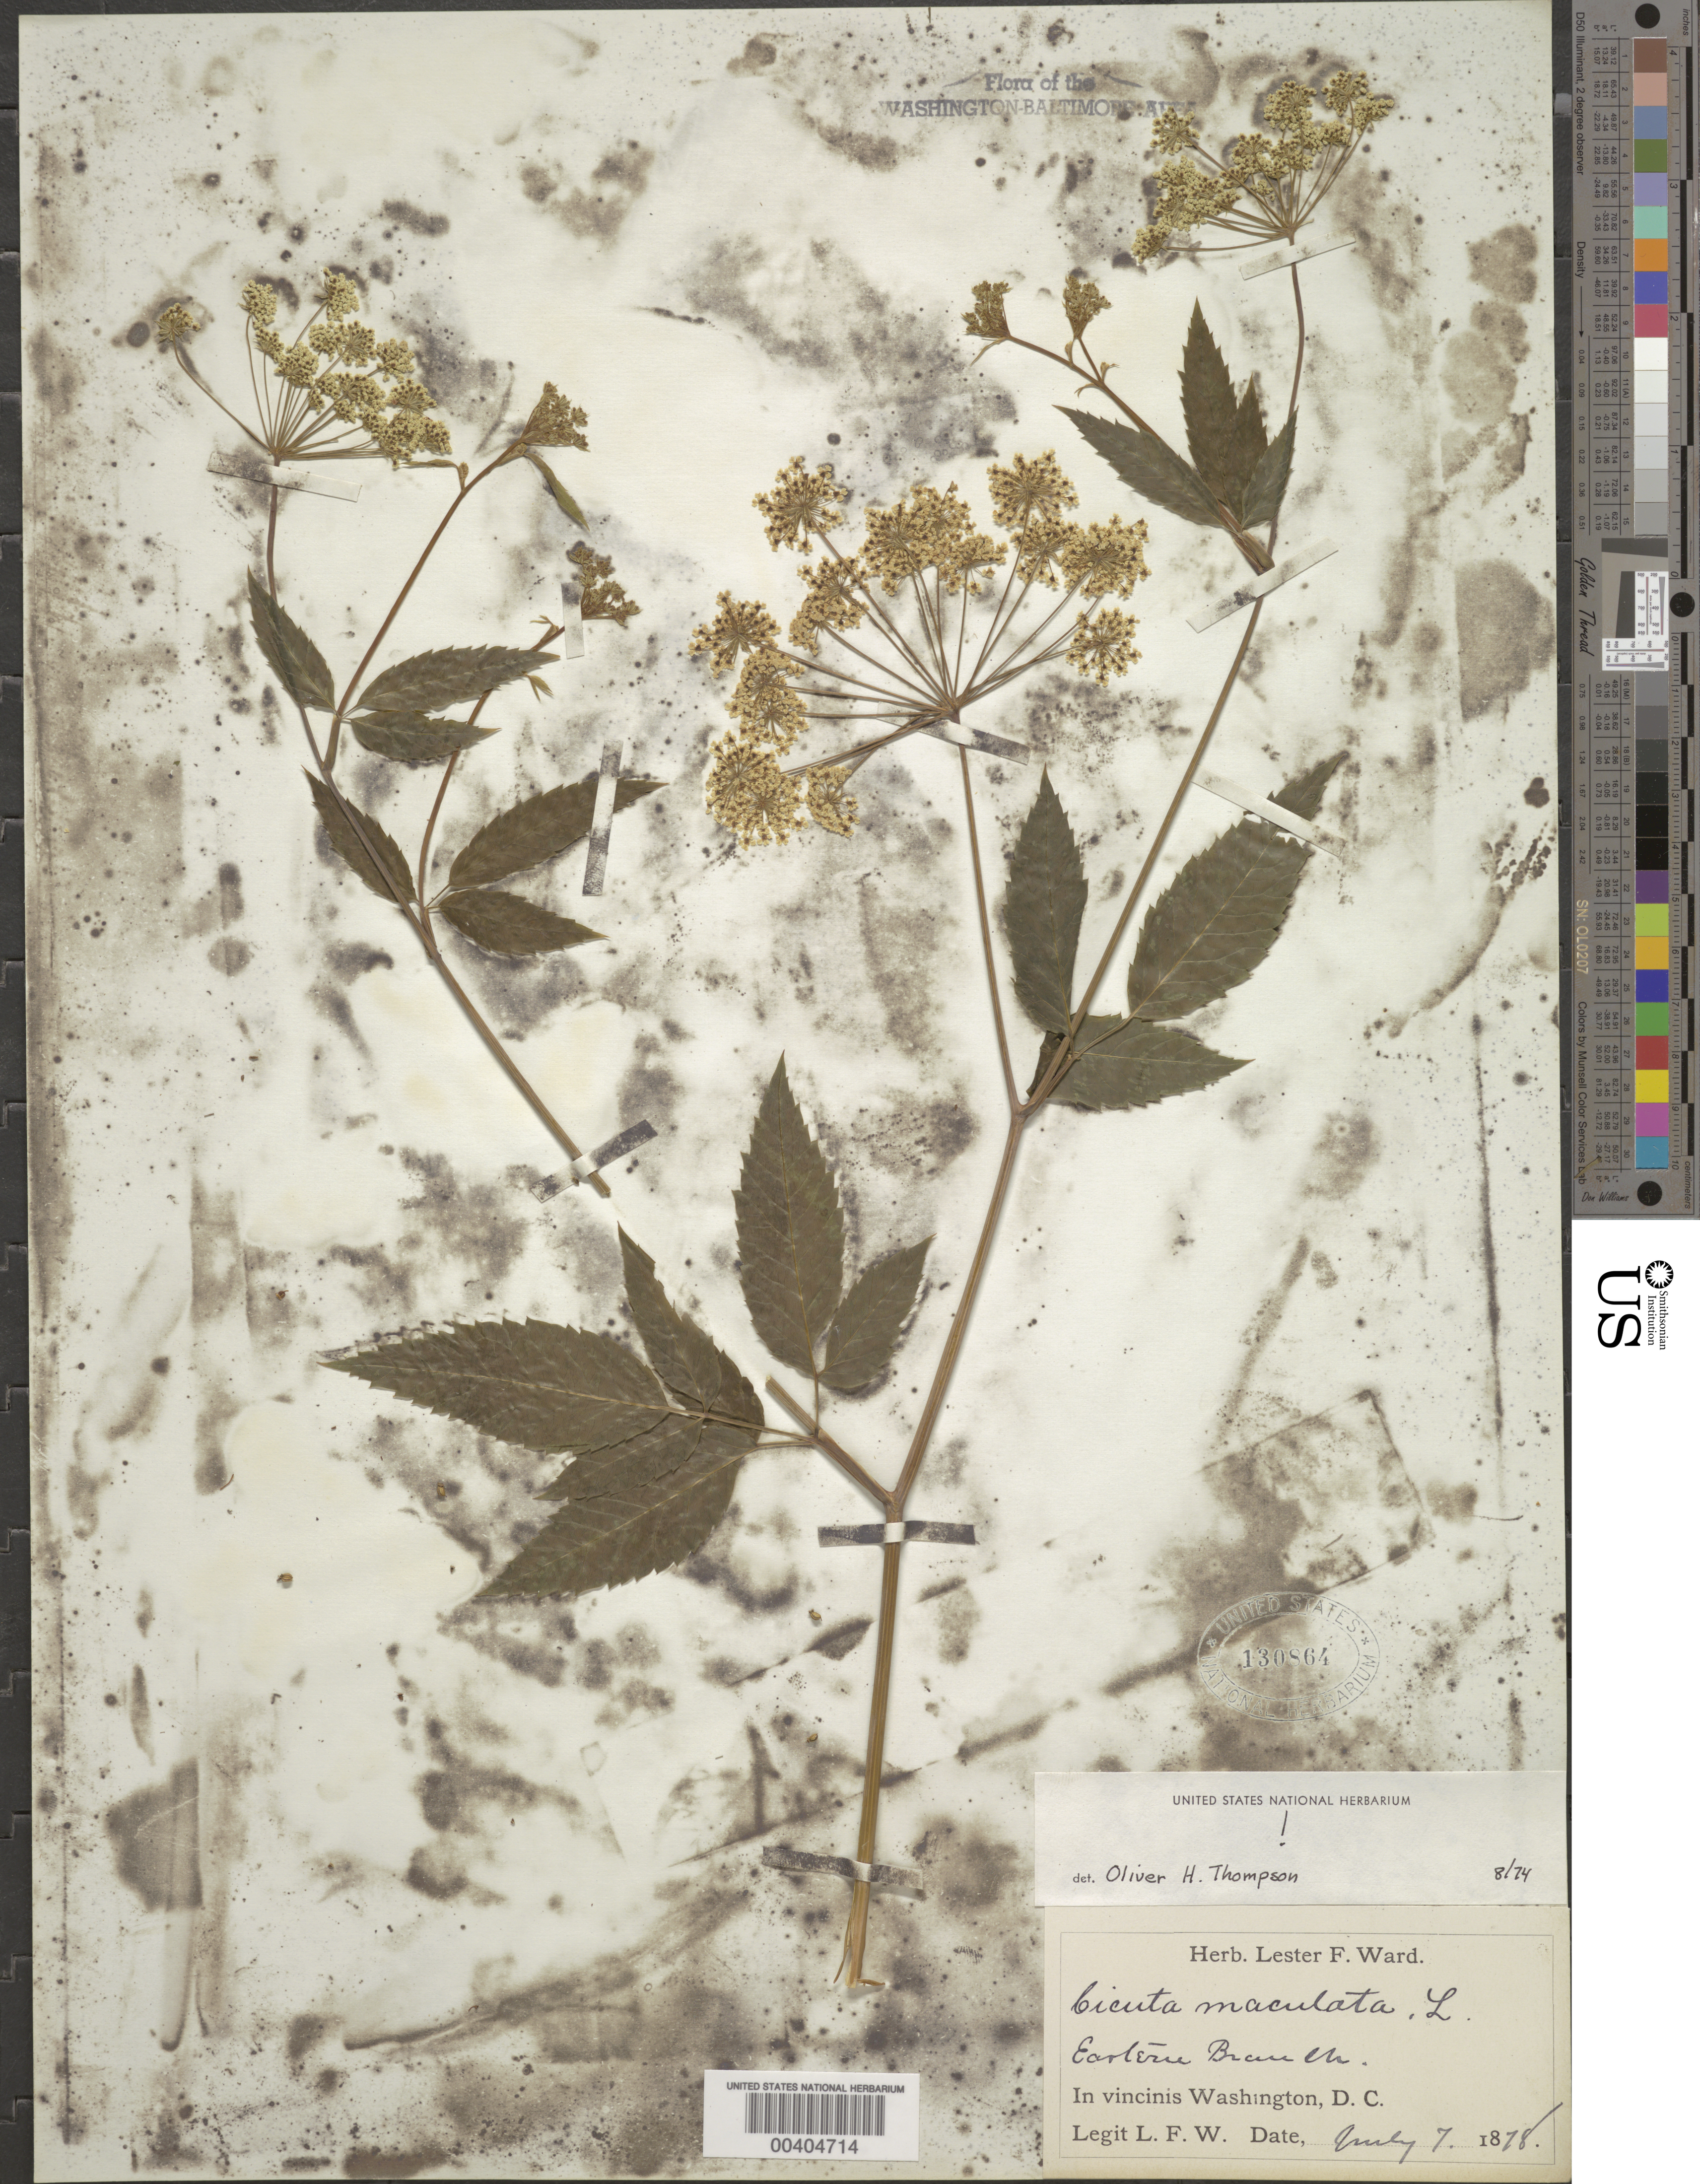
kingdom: Plantae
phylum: Tracheophyta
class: Magnoliopsida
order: Apiales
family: Apiaceae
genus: Cicuta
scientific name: Cicuta maculata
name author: L.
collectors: L. F. Ward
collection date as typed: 07 Jul 1878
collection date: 1878-07-07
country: United States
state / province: District of Columbia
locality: Eastern Branch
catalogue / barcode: US 130864